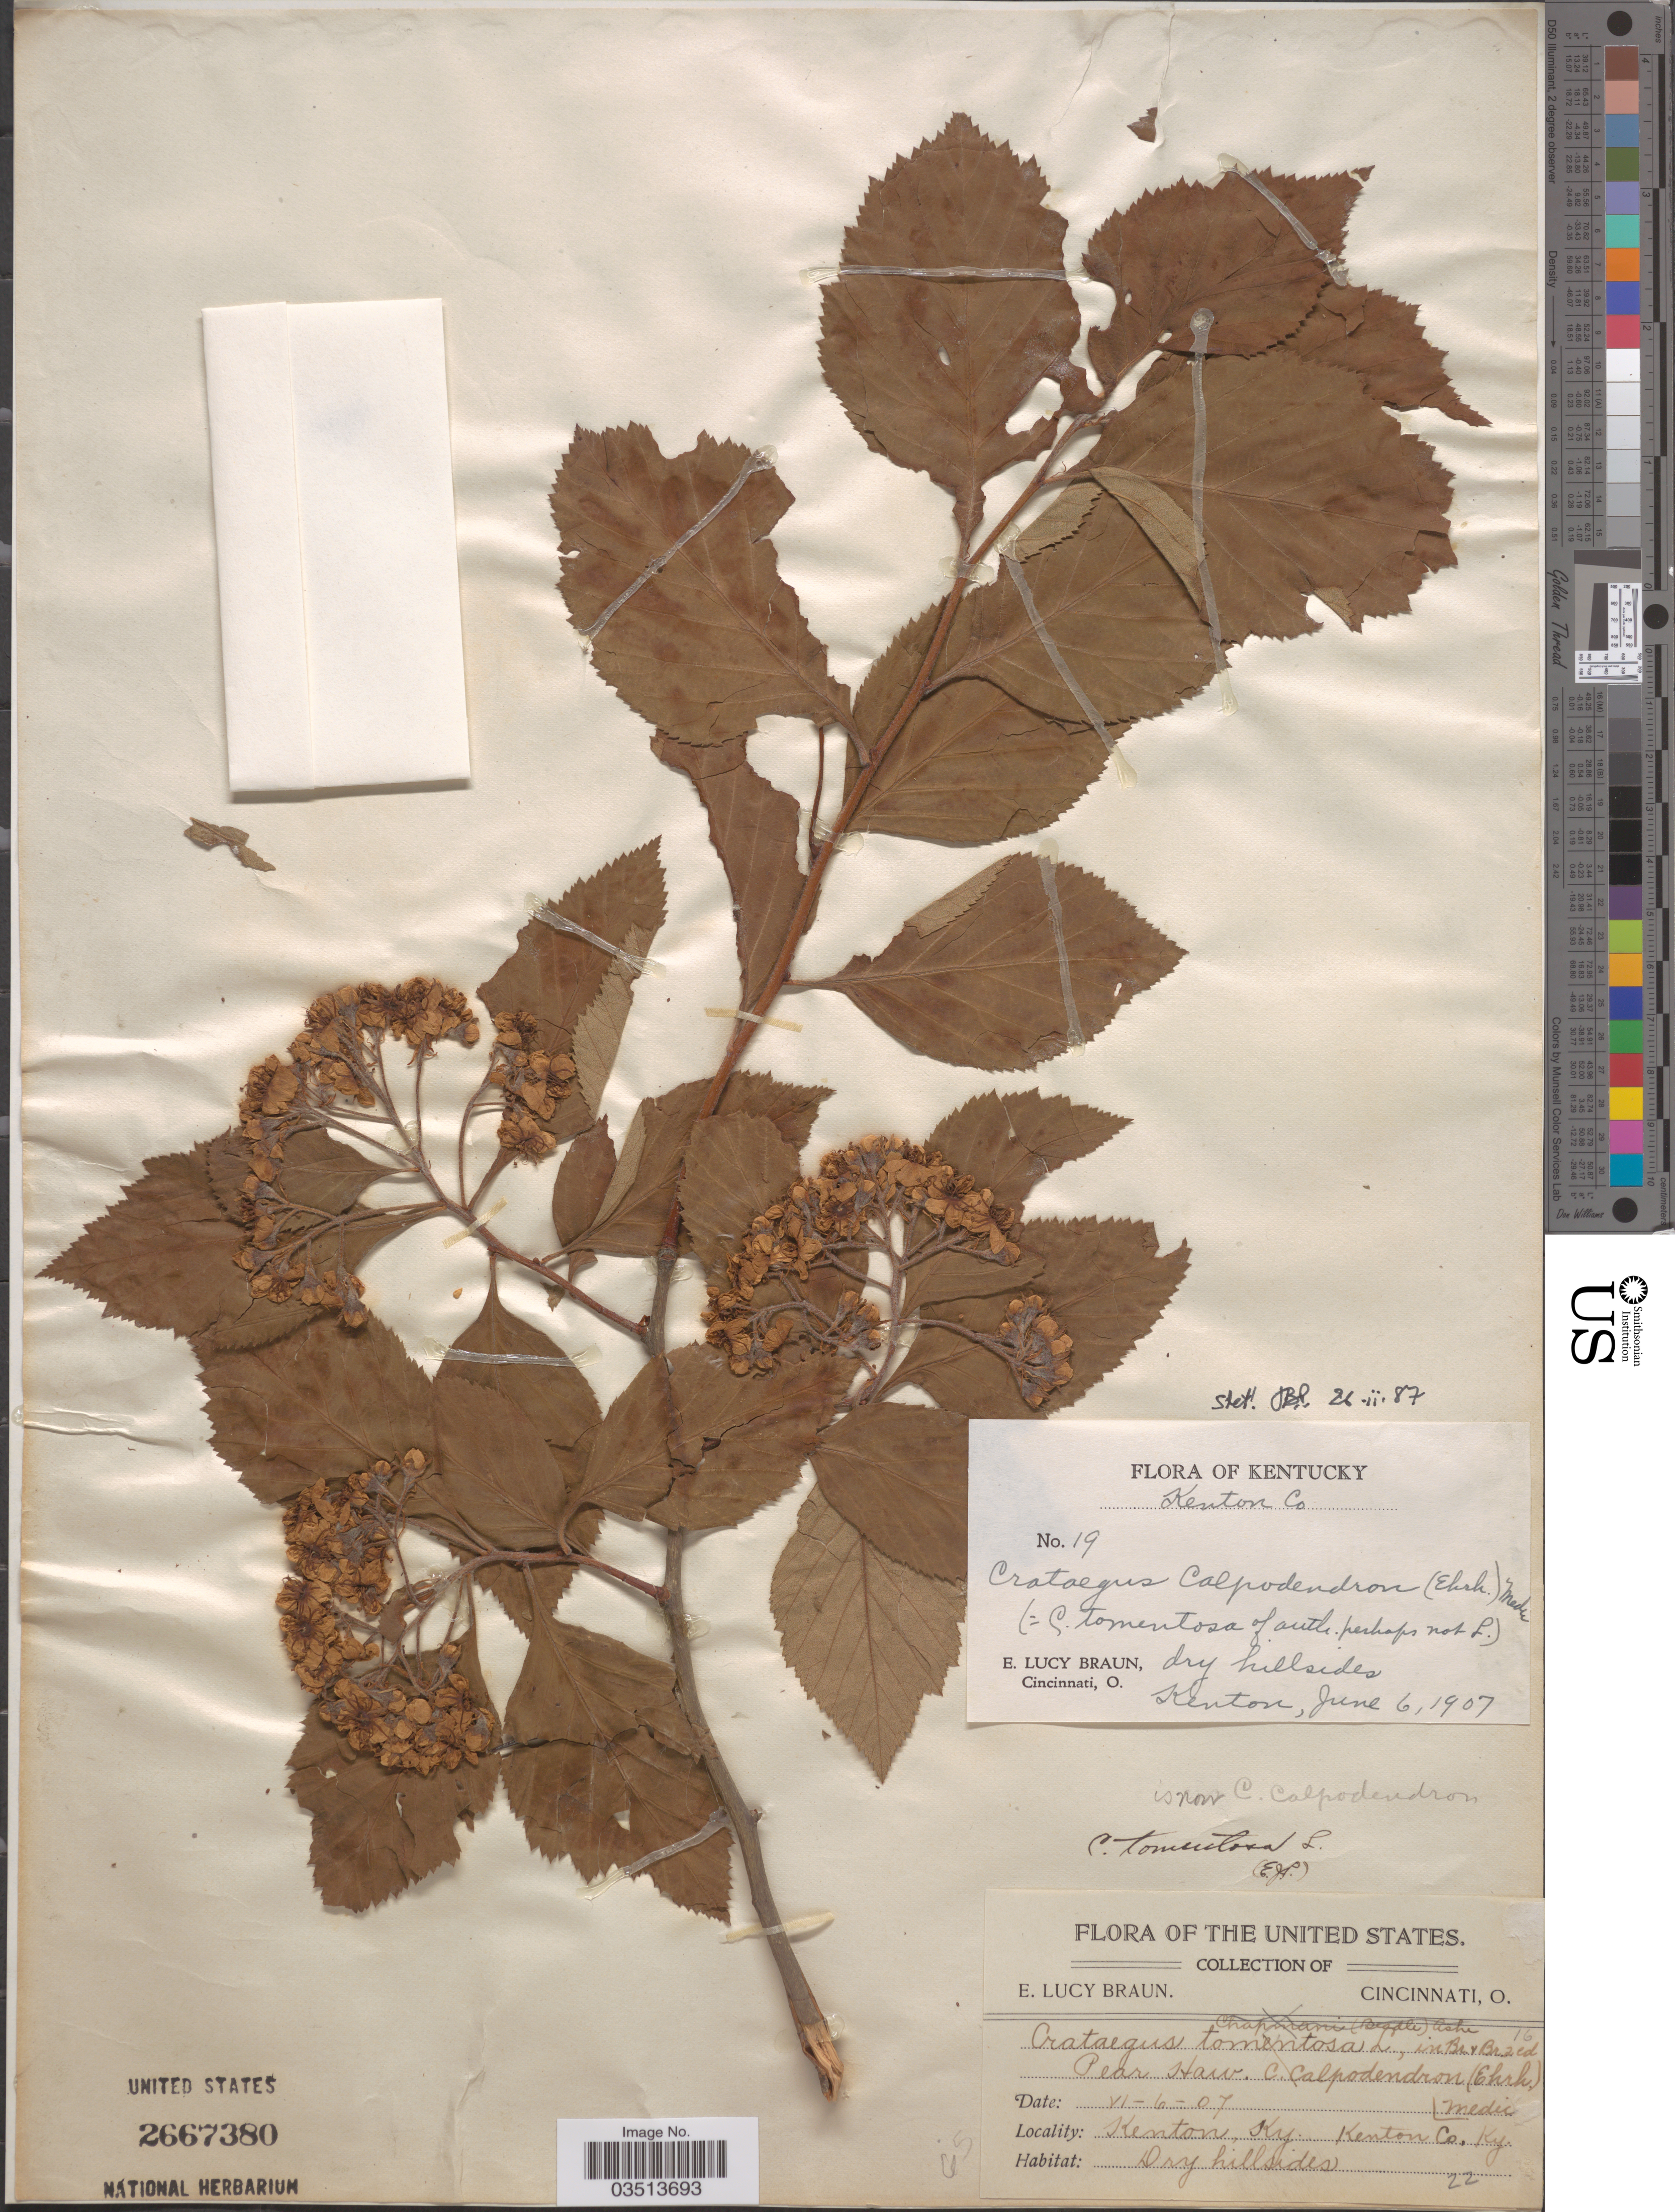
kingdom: Plantae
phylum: Tracheophyta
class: Magnoliopsida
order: Rosales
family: Rosaceae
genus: Crataegus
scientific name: Crataegus calpodendron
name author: (Ehrh.) Medik.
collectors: E. L. Braun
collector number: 19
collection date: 1907-06-06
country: United States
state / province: Kentucky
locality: Kenton Co. Kenton.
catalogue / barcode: US 2667380